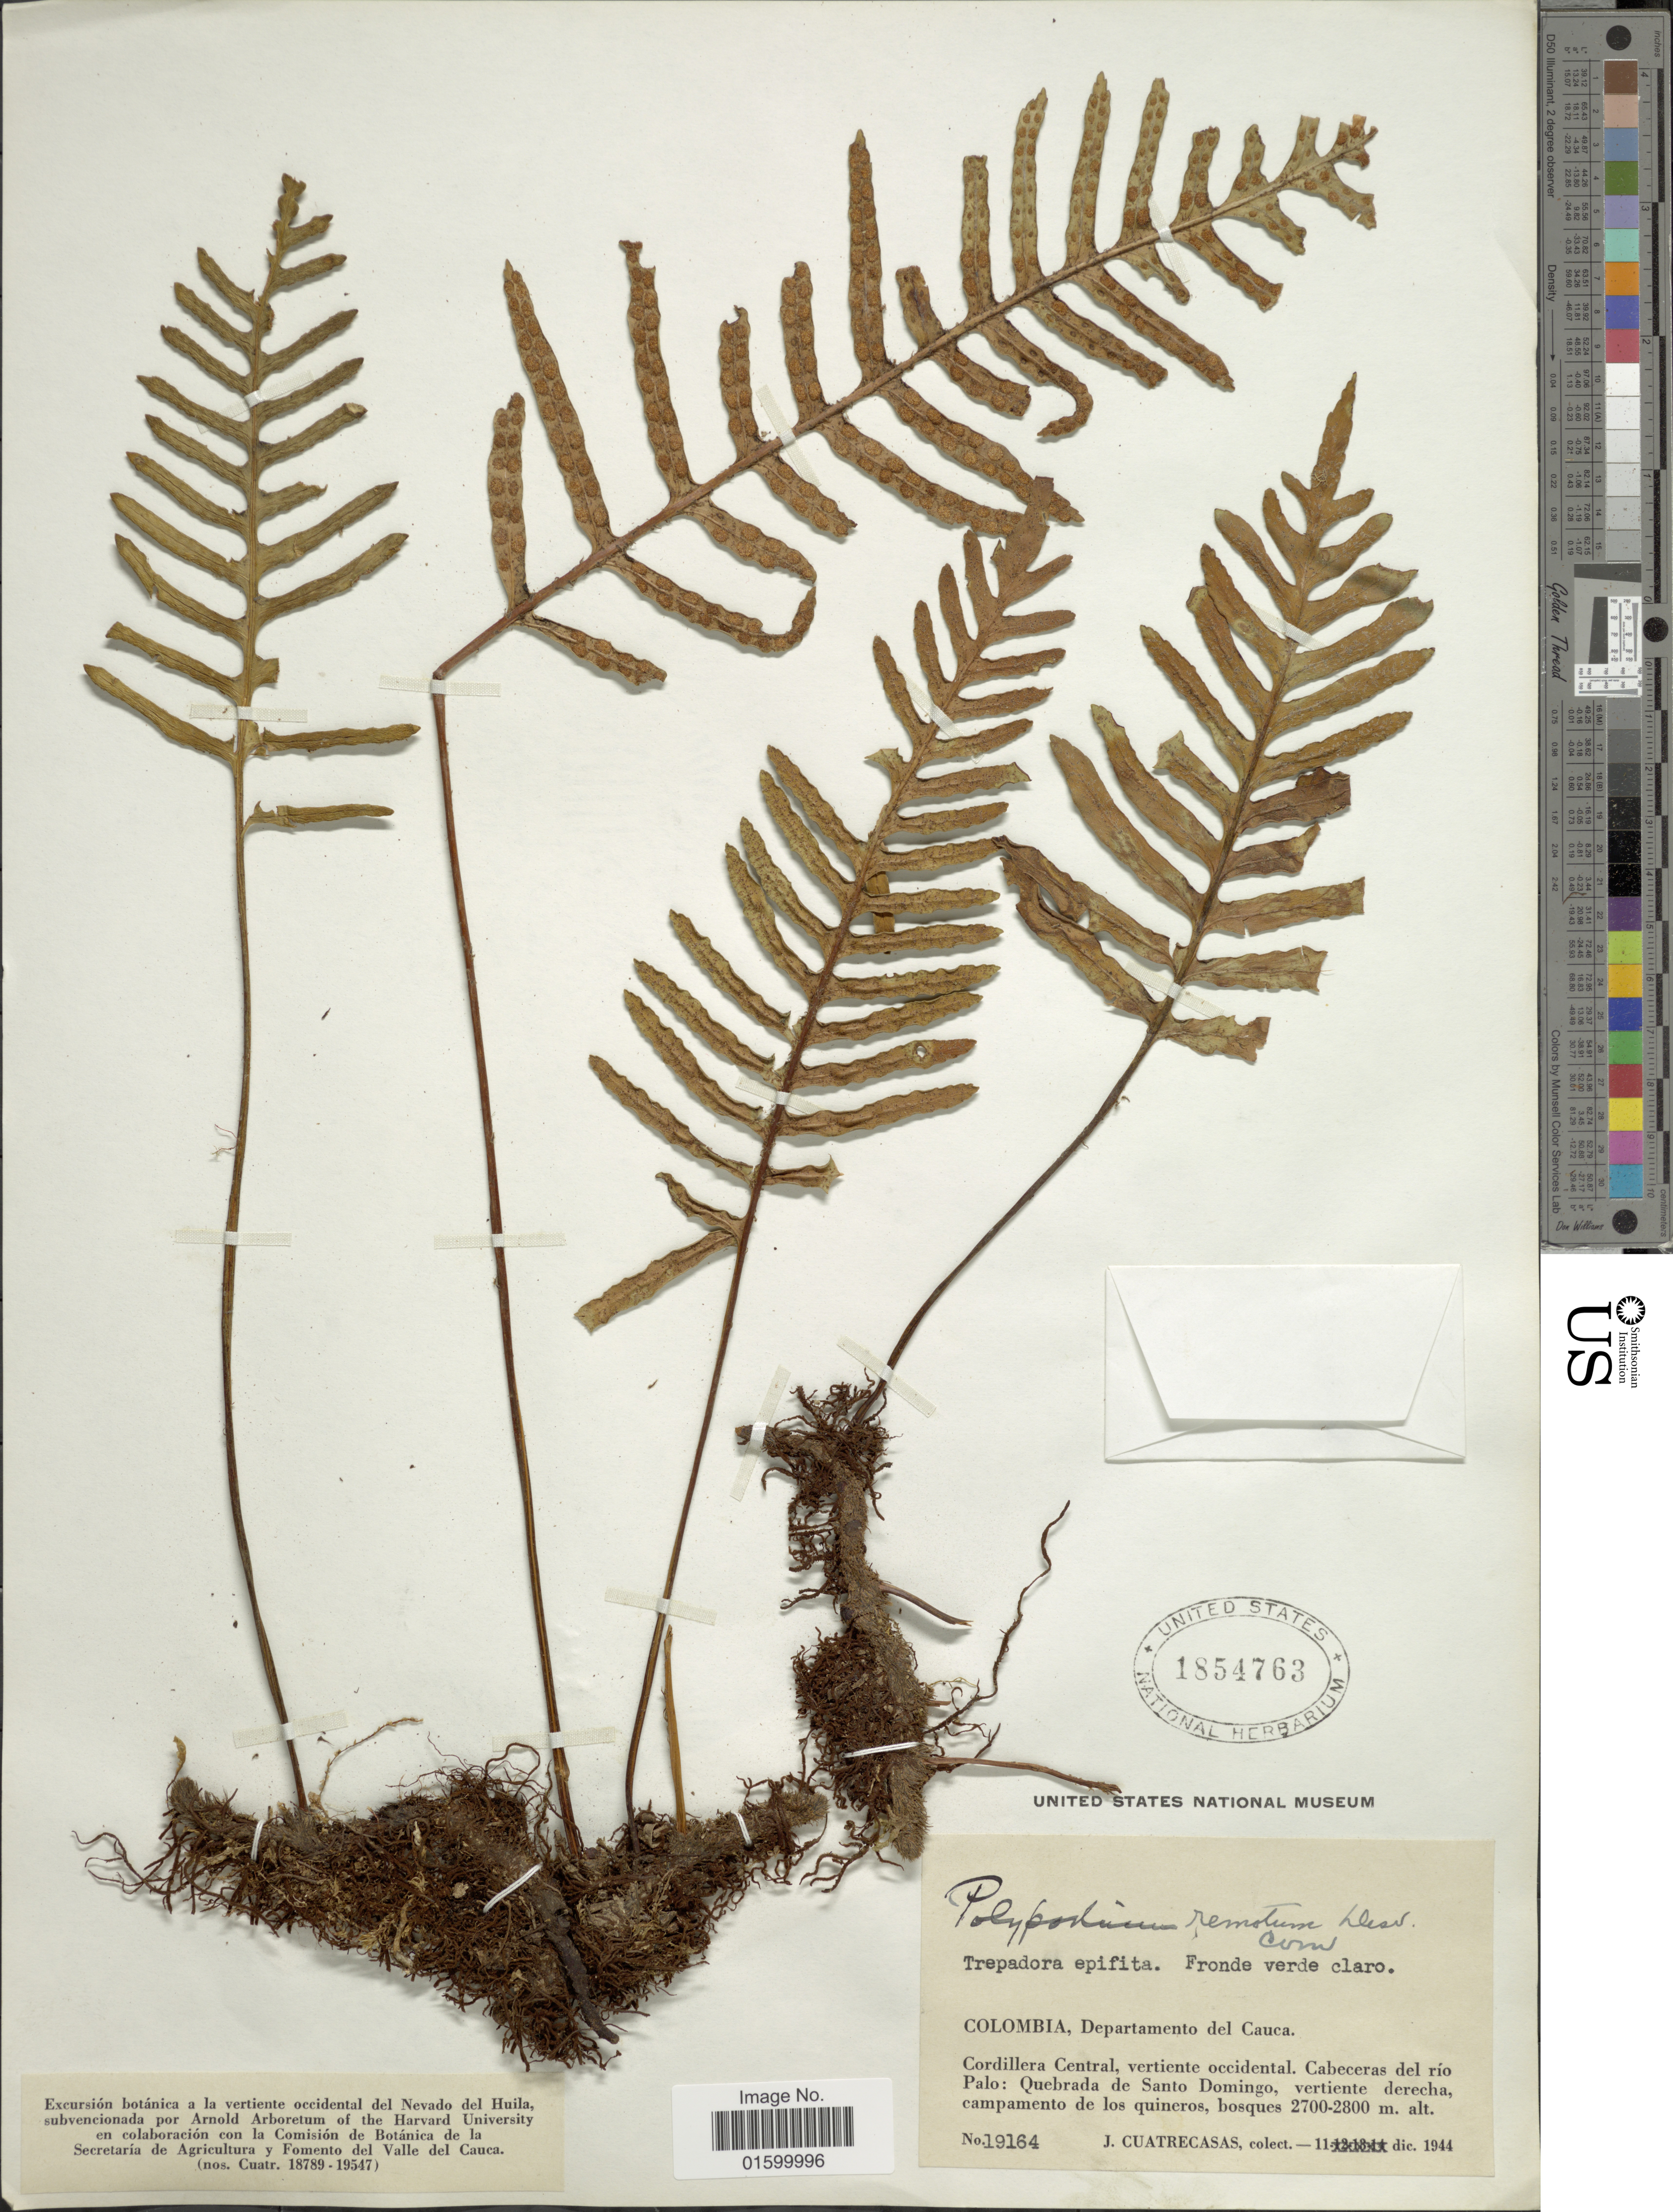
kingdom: Plantae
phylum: Tracheophyta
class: Polypodiopsida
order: Polypodiales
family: Polypodiaceae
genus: Pleopeltis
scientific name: Pleopeltis remota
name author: (Desv.) A.R. Sm.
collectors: J. Cuatrecasas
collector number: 19164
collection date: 1944-12-11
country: Colombia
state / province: Cauca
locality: Departamento del Cauca, Cordillera central, vertiente occidental, Cabeceras del rio Palo, Quebrada de Santo Domingo, vertiente derecha, campamento de los quineros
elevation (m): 2700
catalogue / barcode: US 1854763